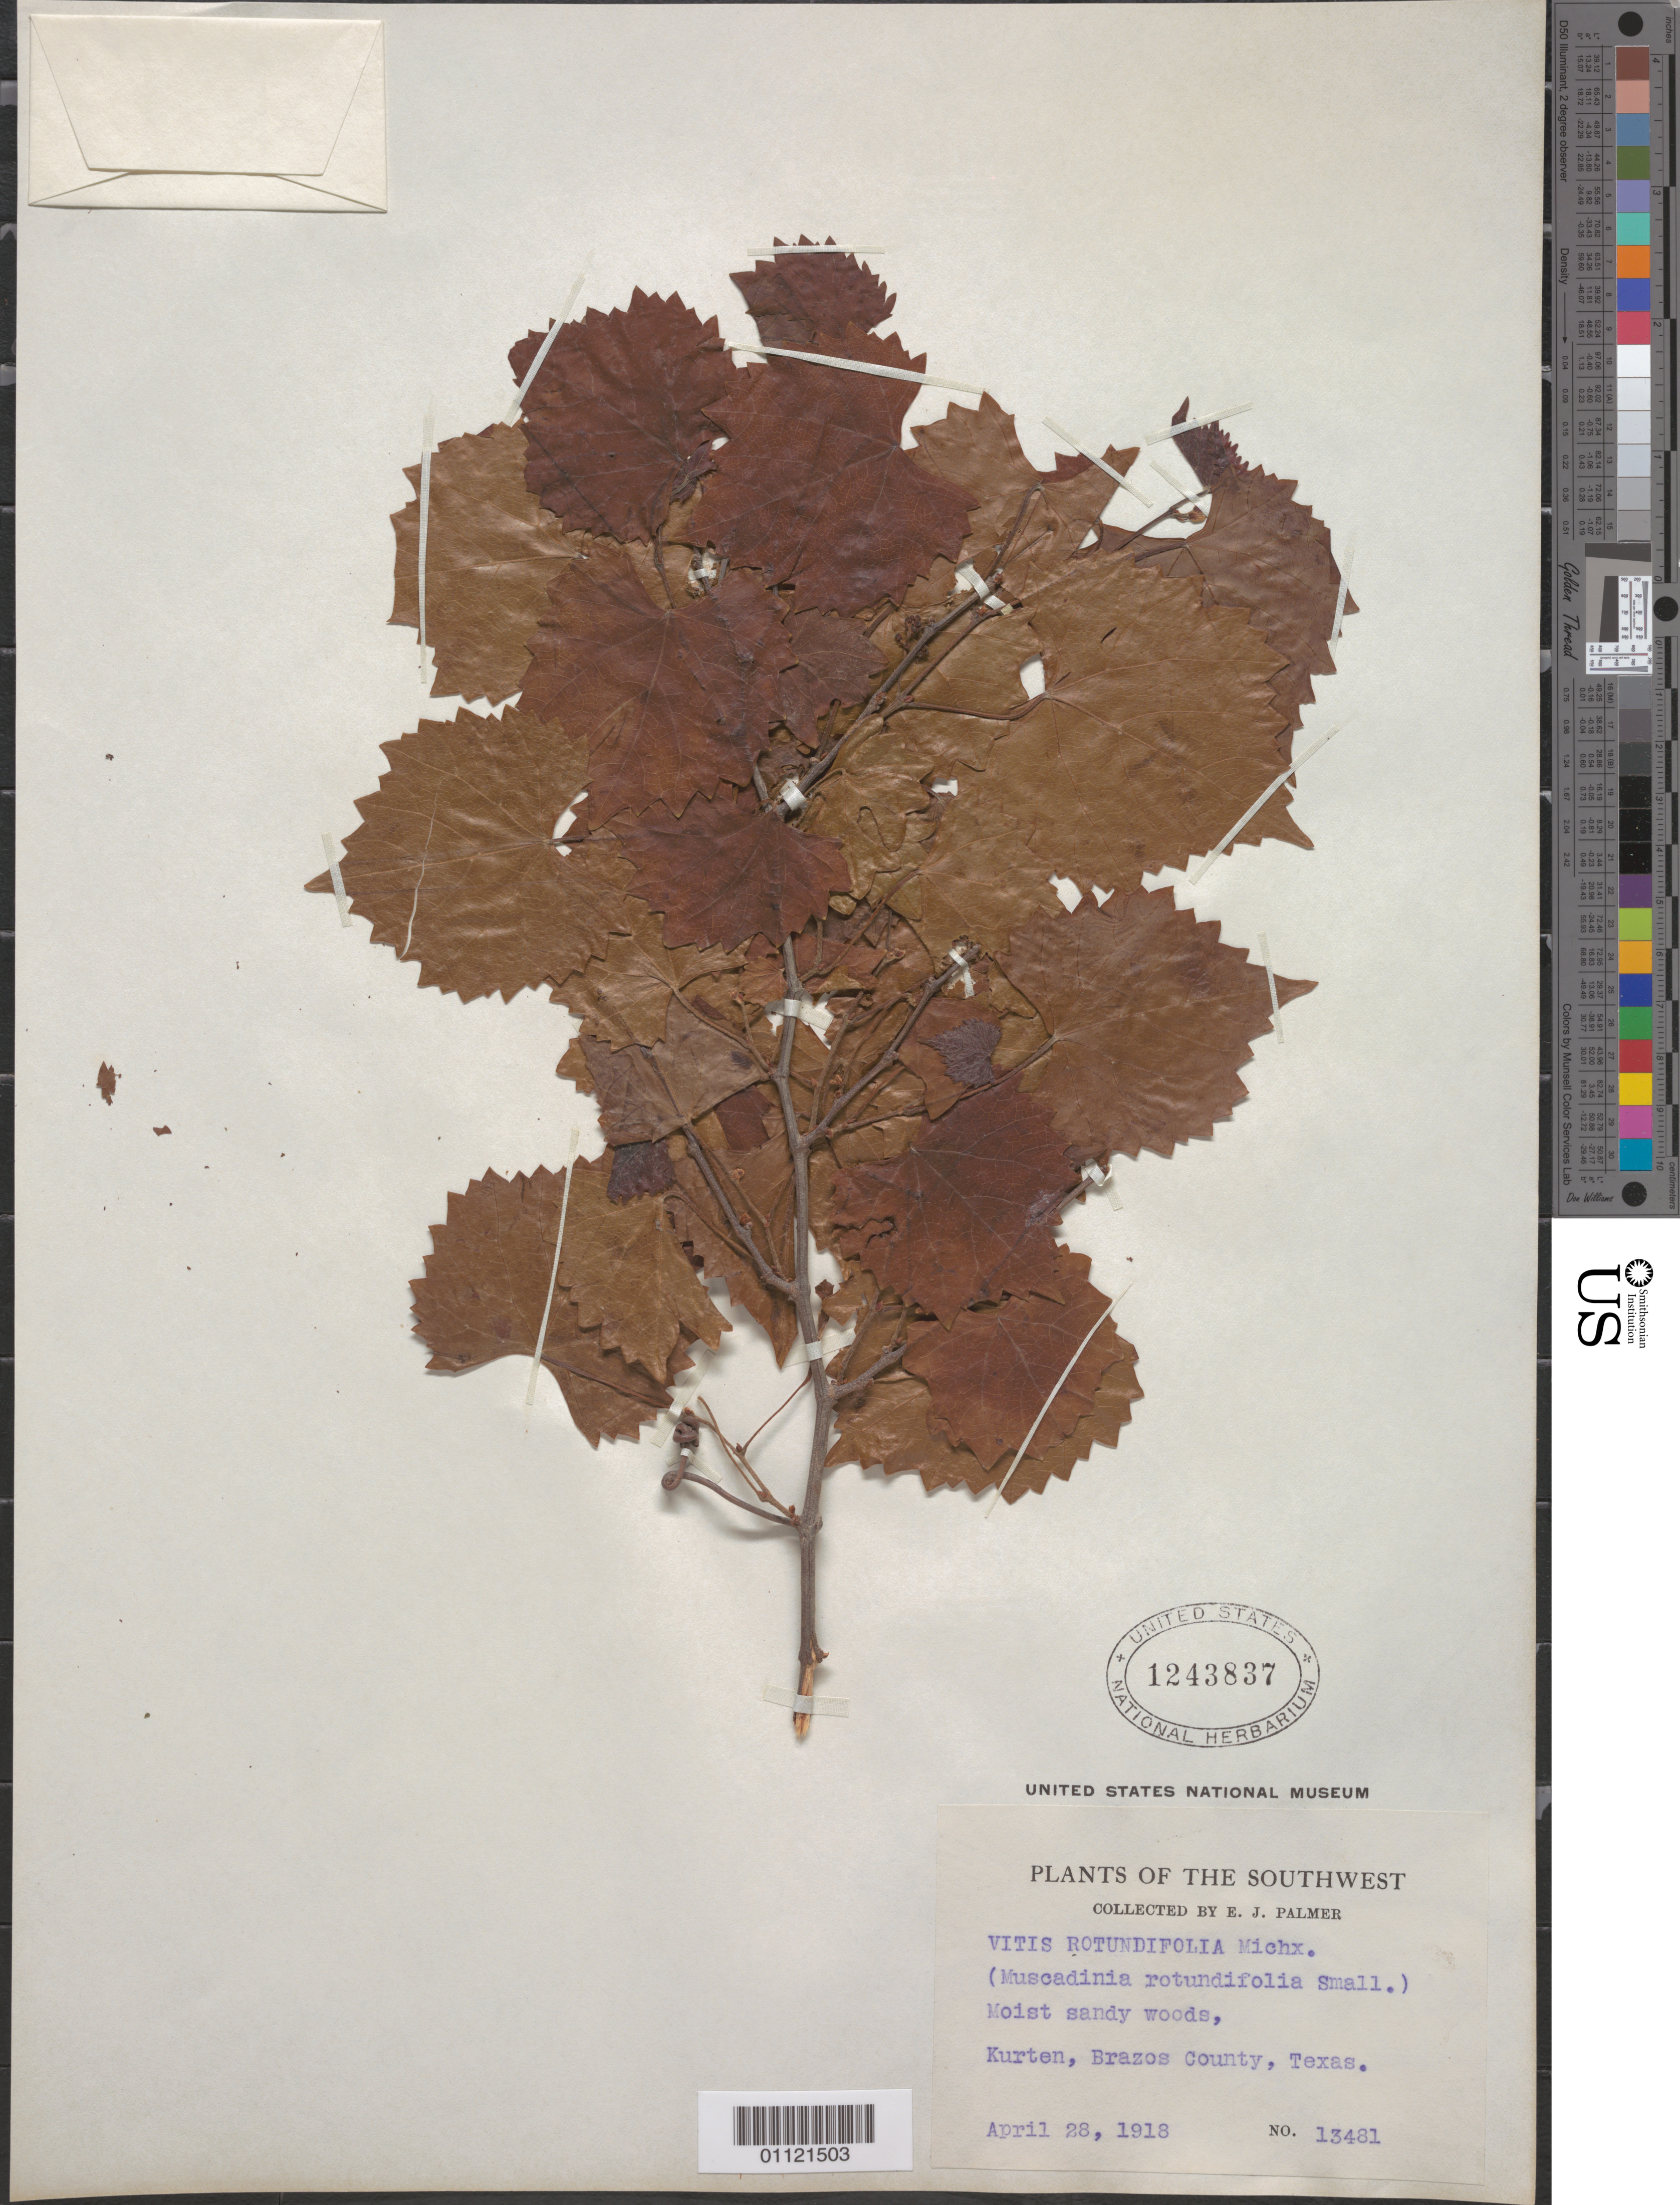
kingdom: Plantae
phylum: Tracheophyta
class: Magnoliopsida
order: Vitales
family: Vitaceae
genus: Vitis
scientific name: Vitis rotundifolia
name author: Michx.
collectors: E. J. Palmer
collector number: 13481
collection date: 1918-04-28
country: United States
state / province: Texas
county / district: Brazos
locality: Kurten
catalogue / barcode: US 1243837